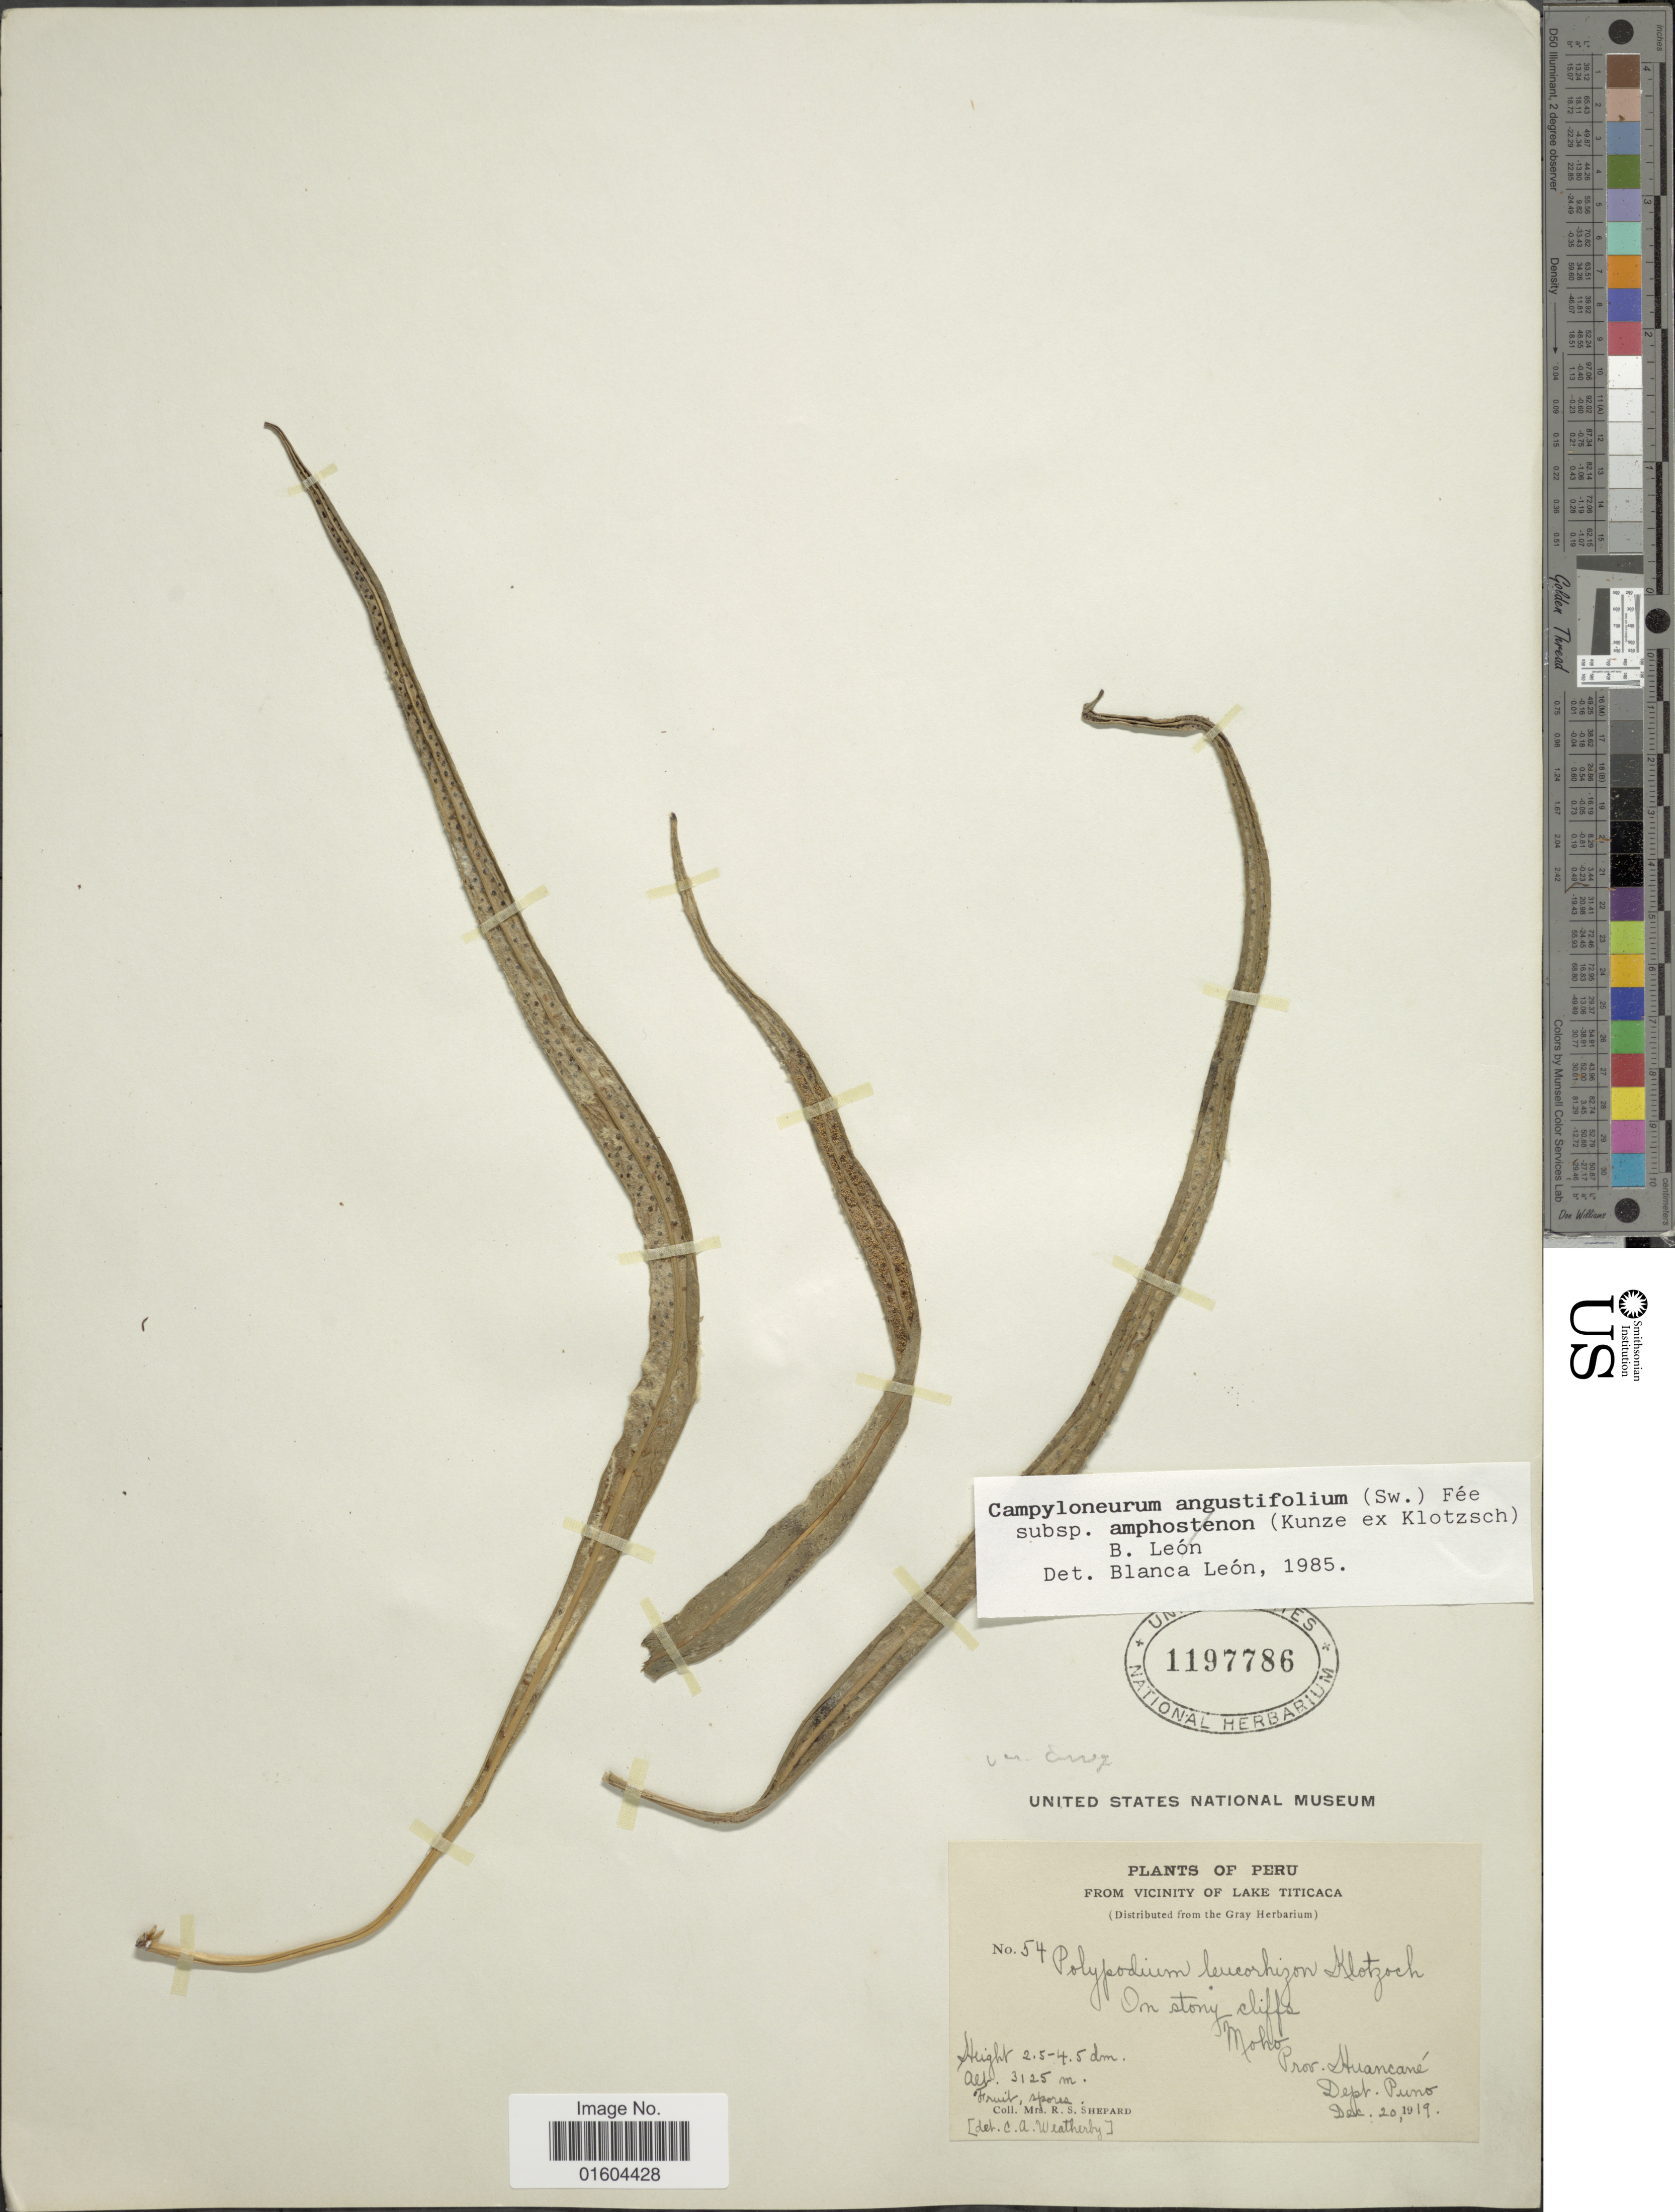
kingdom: Plantae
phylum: Tracheophyta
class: Polypodiopsida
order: Polypodiales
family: Polypodiaceae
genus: Campyloneurum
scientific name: Campyloneurum irregulare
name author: Lellinger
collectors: R. Shepard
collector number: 54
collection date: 1919-12-20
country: Peru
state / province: Puno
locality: Peru, Vicinity of Lake Titicaca, Moho Prov. Huancane, Dept. Puno.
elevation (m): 3125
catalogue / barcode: US 1197786